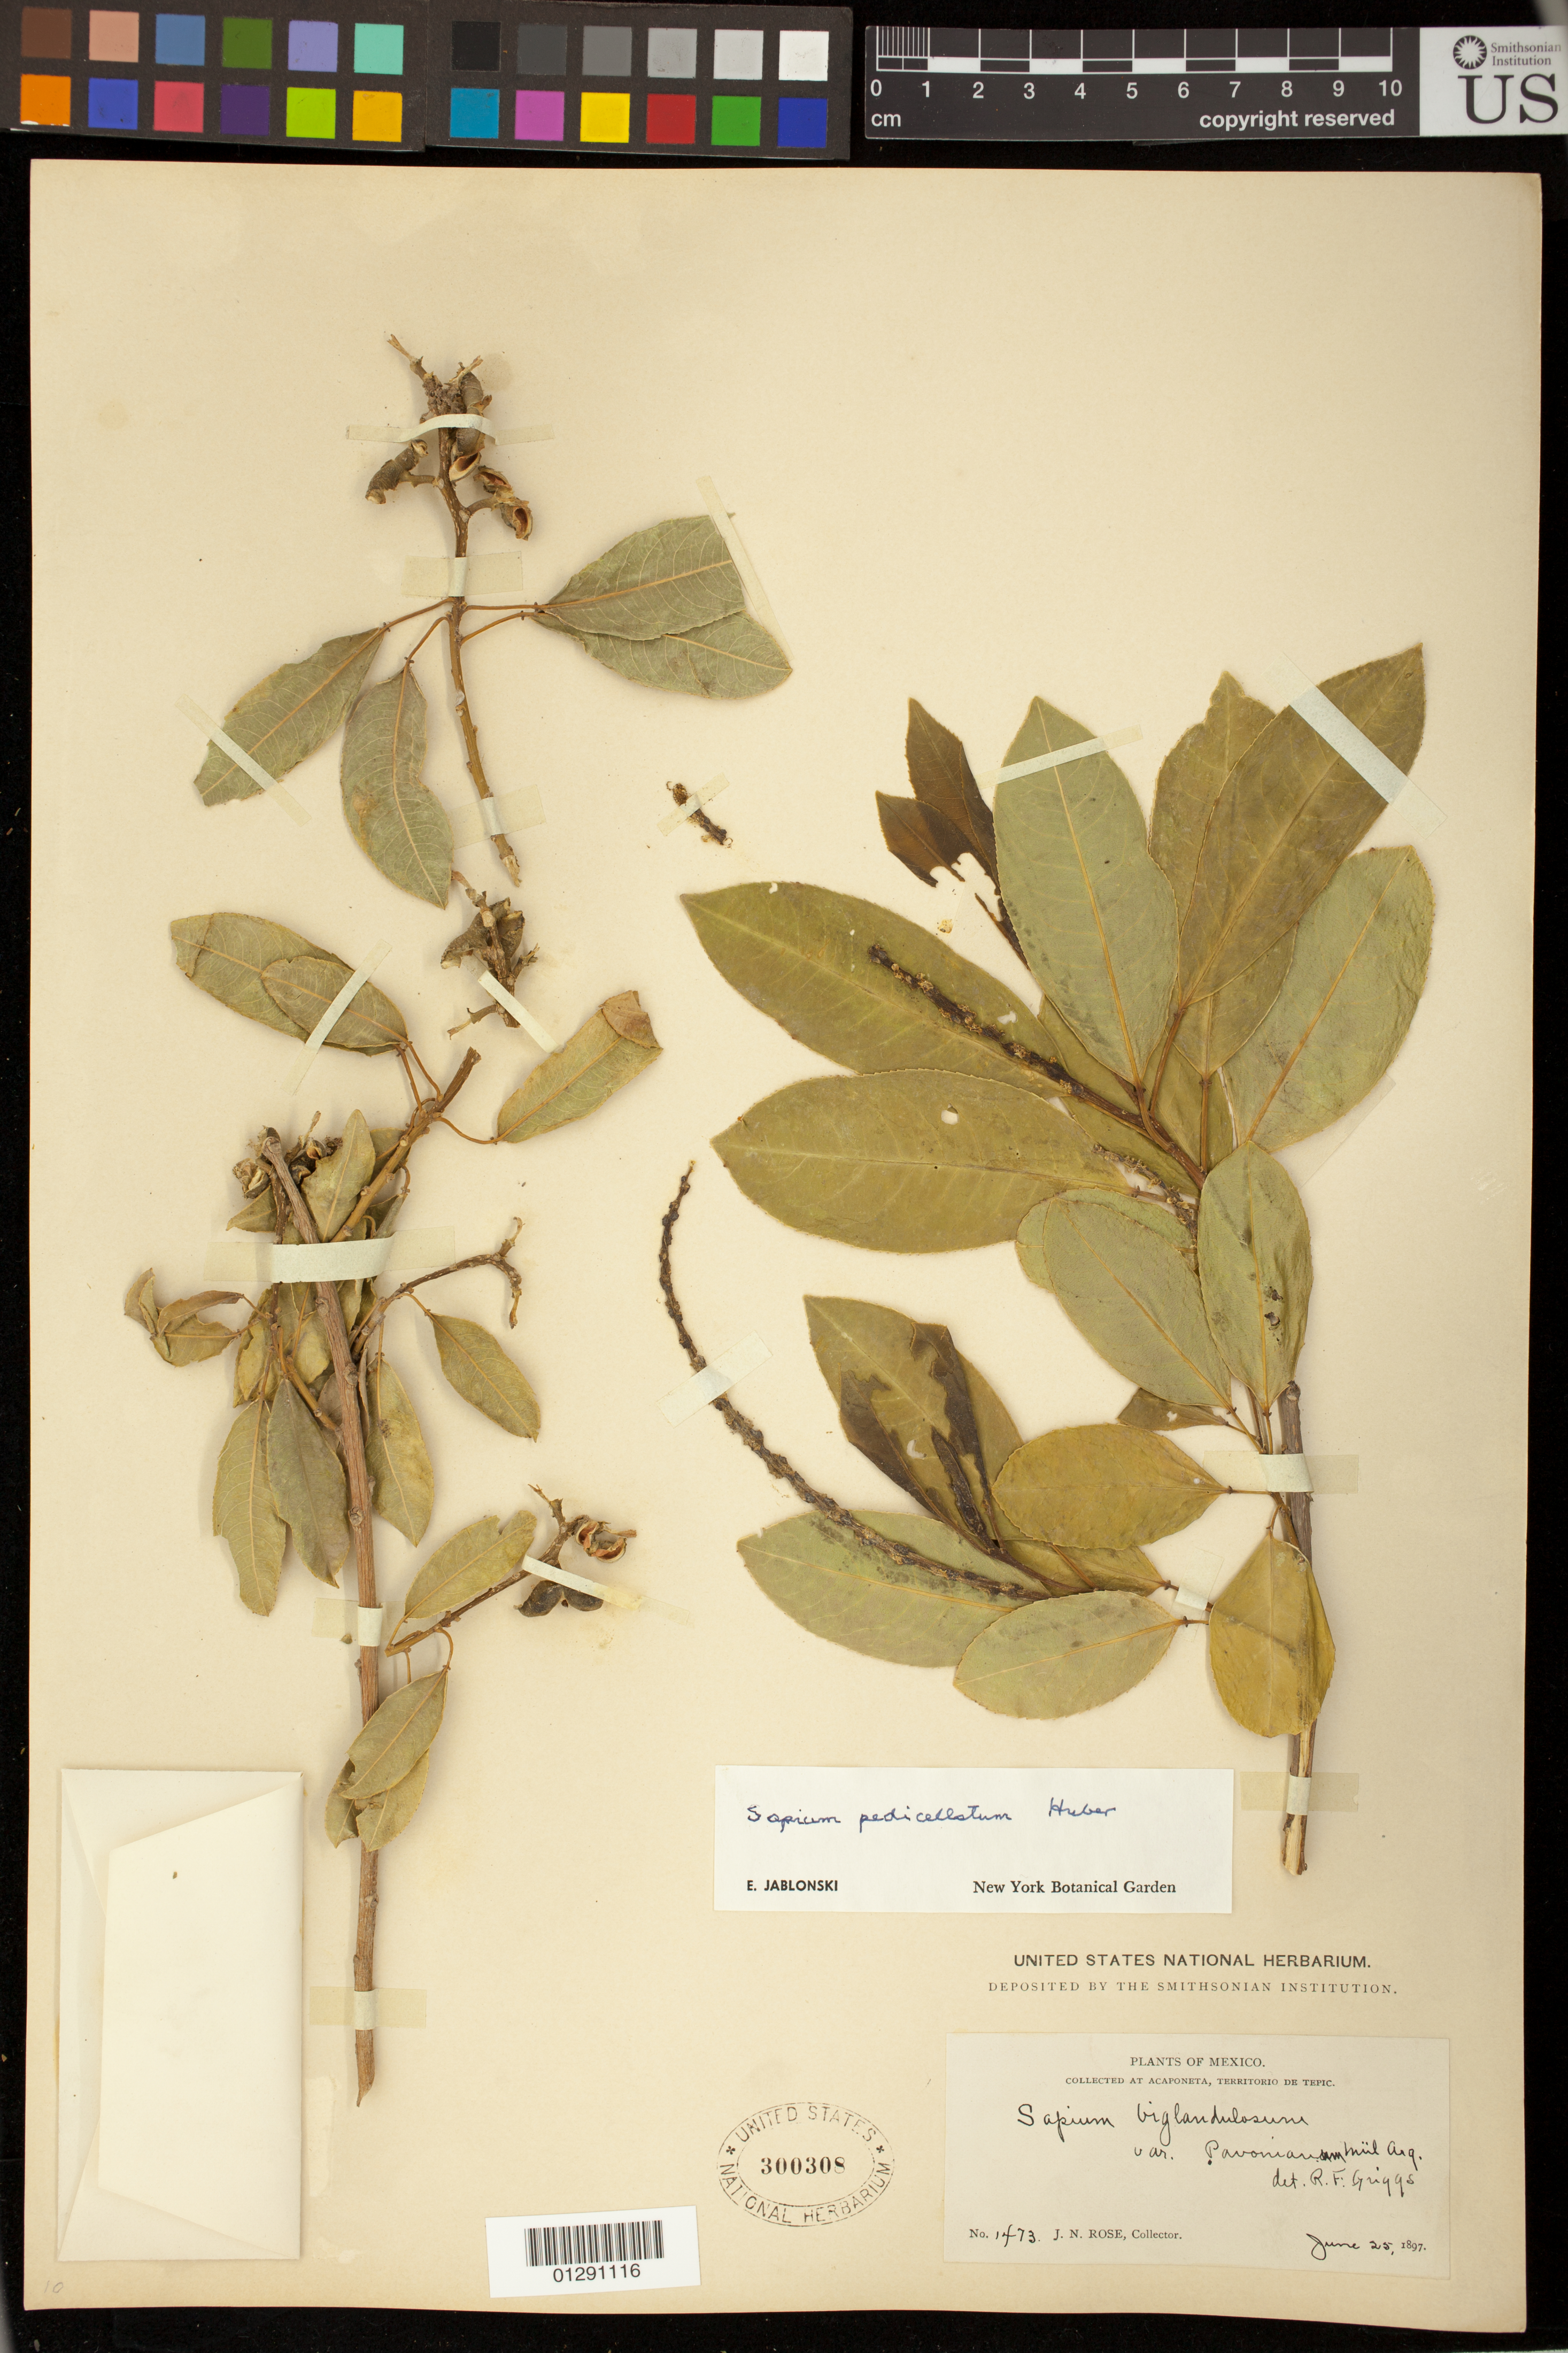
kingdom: Plantae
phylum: Tracheophyta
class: Magnoliopsida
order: Malpighiales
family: Euphorbiaceae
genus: Sapium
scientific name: Sapium pedicellatum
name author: Huber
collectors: J. N. Rose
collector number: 1473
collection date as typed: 25 Jun 1897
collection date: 1897-06-25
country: Mexico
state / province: Nayarit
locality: Acaponeta, Territorio de Tepic.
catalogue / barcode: US 300308